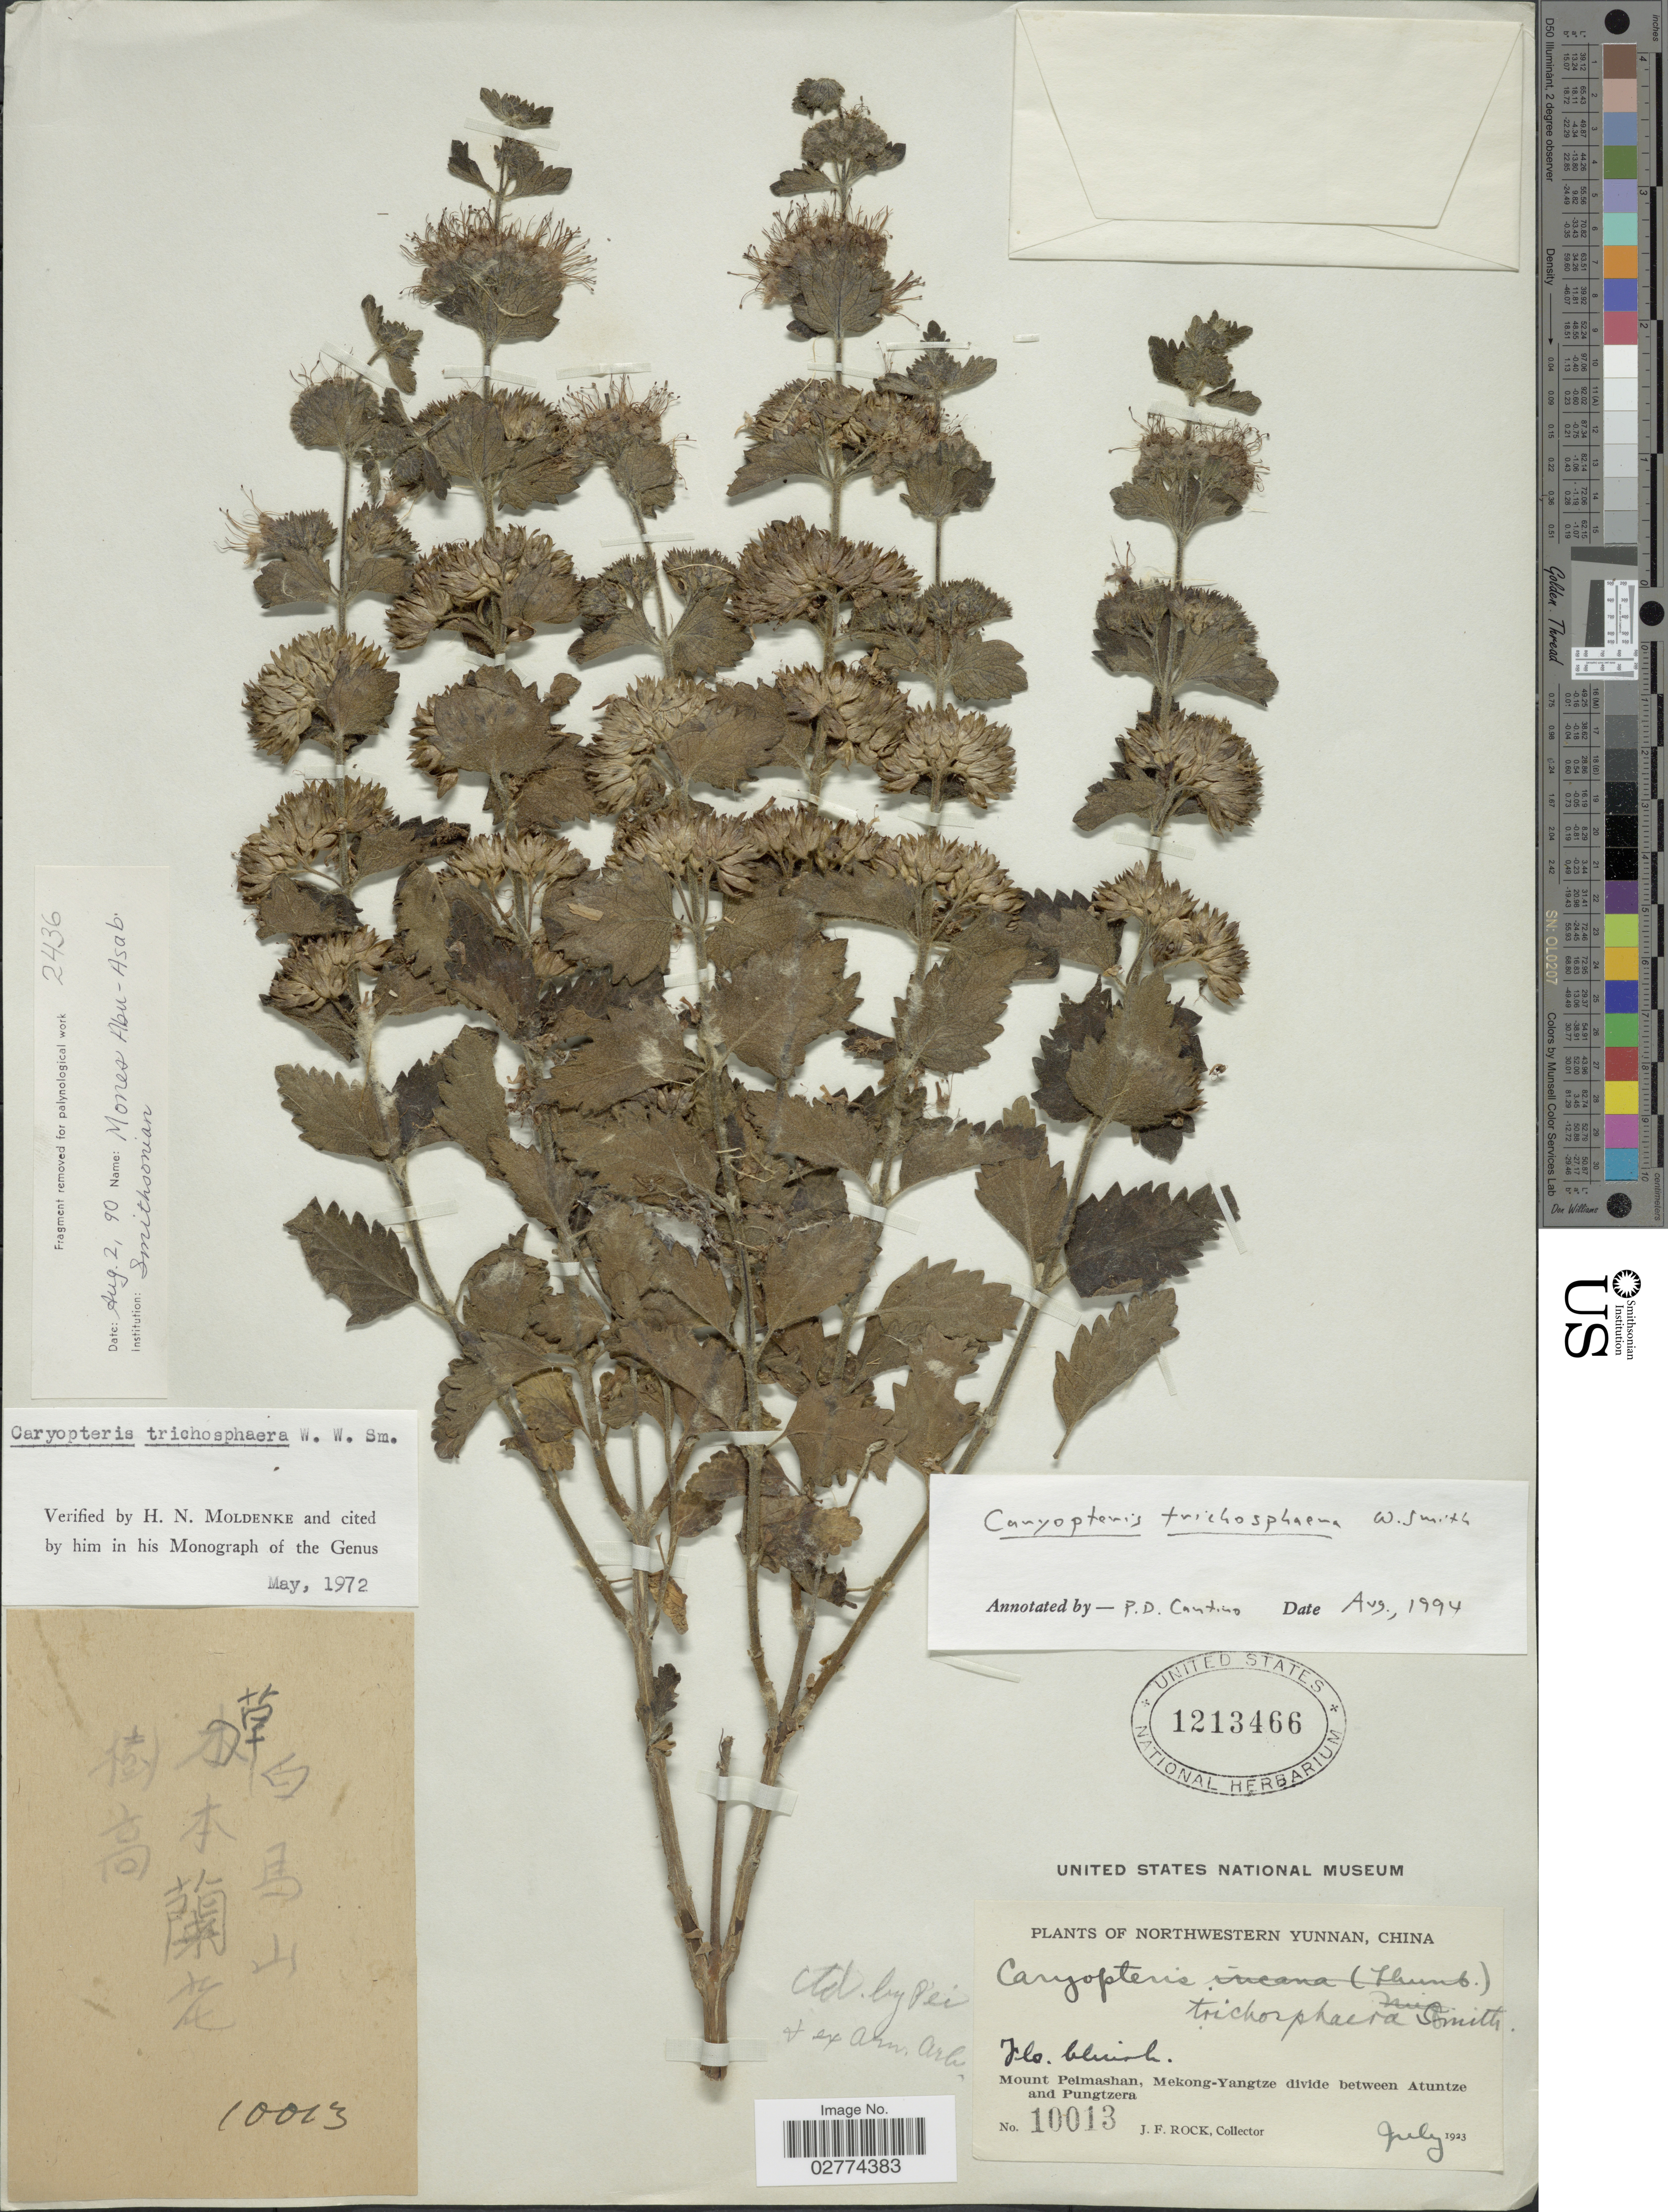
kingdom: Plantae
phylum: Tracheophyta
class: Magnoliopsida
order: Lamiales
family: Lamiaceae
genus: Caryopteris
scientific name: Caryopteris trichosphaera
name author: W.W. Sm.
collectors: J. Rock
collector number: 10013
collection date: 1923-07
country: China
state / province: Yunnan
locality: Northwestern Yunnan. Mount Peimashan, Mekong-Yangtze divide between Atuntze and Pungtzera.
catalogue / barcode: US 1213466